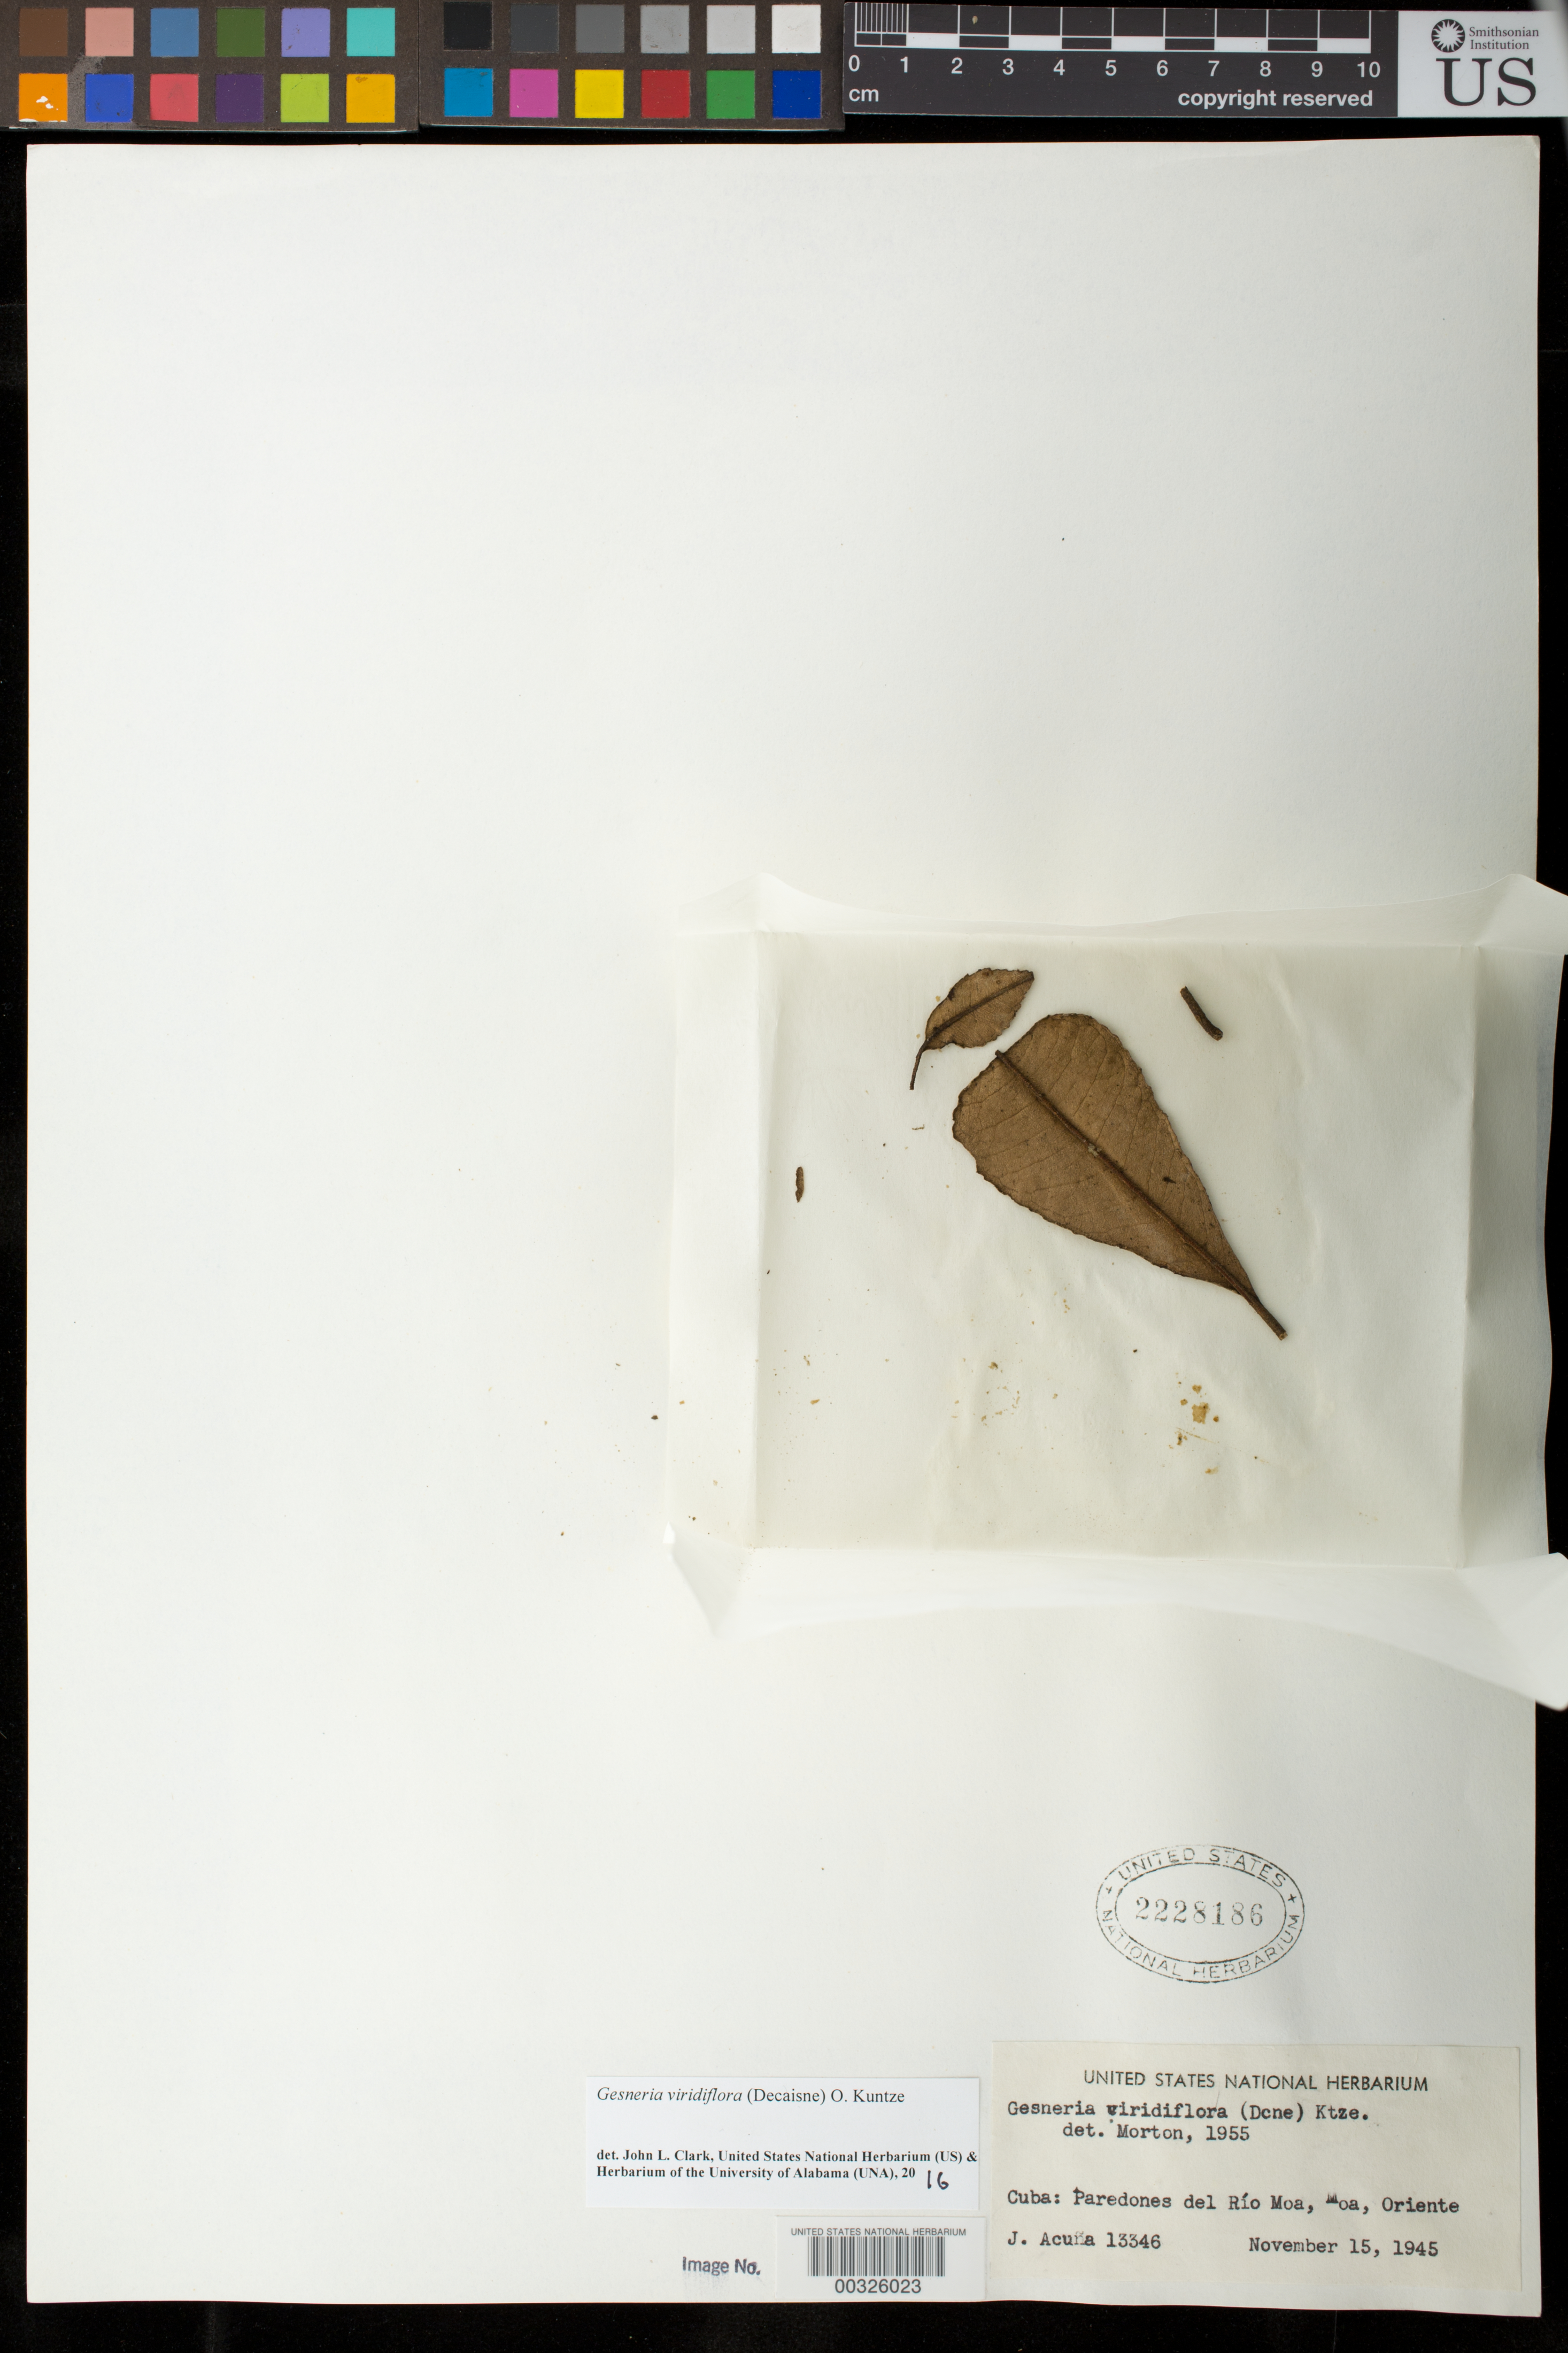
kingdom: Plantae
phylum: Tracheophyta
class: Magnoliopsida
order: Lamiales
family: Gesneriaceae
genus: Gesneria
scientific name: Gesneria viridiflora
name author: (Decne.) Kuntze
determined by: Clark, J. L., (SEL), The Marie Selby Botanical Garden (UNITED STATES)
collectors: J. Acuña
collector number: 13346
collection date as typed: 15 Nov 1945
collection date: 1945-11-15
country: Cuba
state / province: Oriente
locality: Paredones del Rio Moa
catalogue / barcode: US 2228186